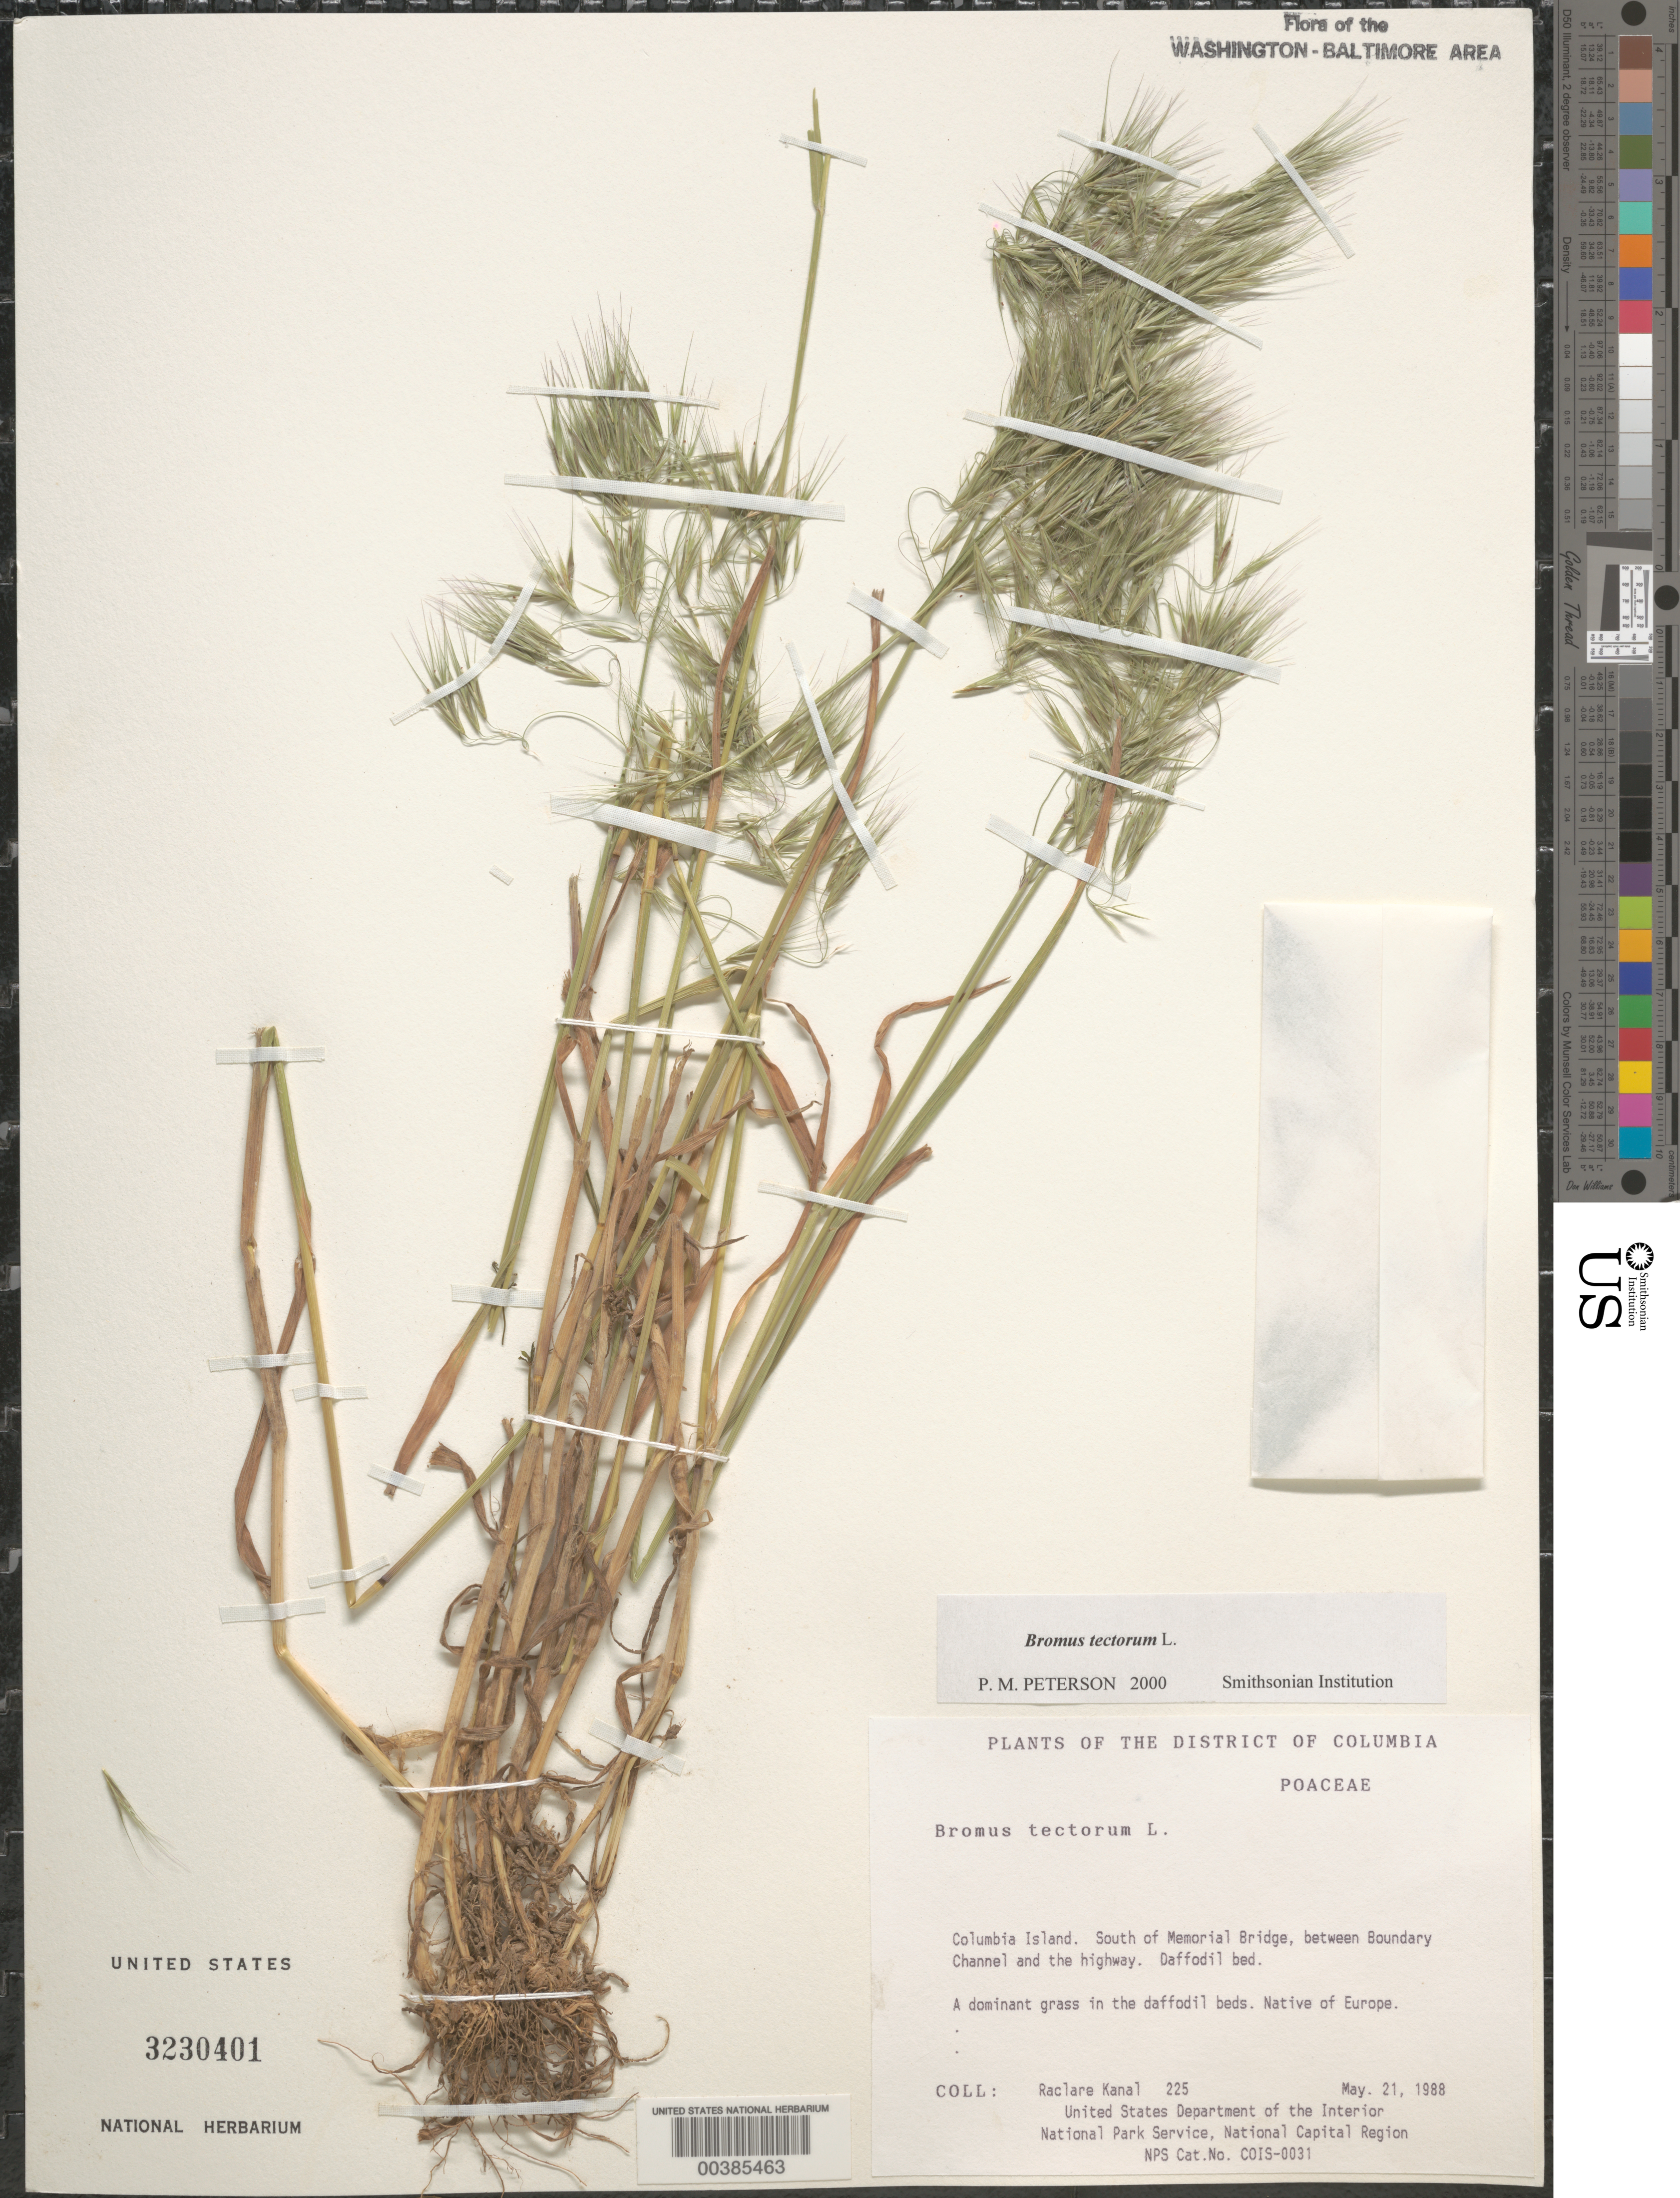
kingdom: Plantae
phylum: Tracheophyta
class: Liliopsida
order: Poales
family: Poaceae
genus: Bromus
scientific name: Bromus tectorum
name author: L.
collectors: R. Kanal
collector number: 225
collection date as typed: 21 May 1988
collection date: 1988-05-21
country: United States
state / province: Virginia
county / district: Arlington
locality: Columbia Island, S of Memorial Bridge, between Boundary Channel and the Highway Columbia Island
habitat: Deciduous woodland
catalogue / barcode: US 3230401